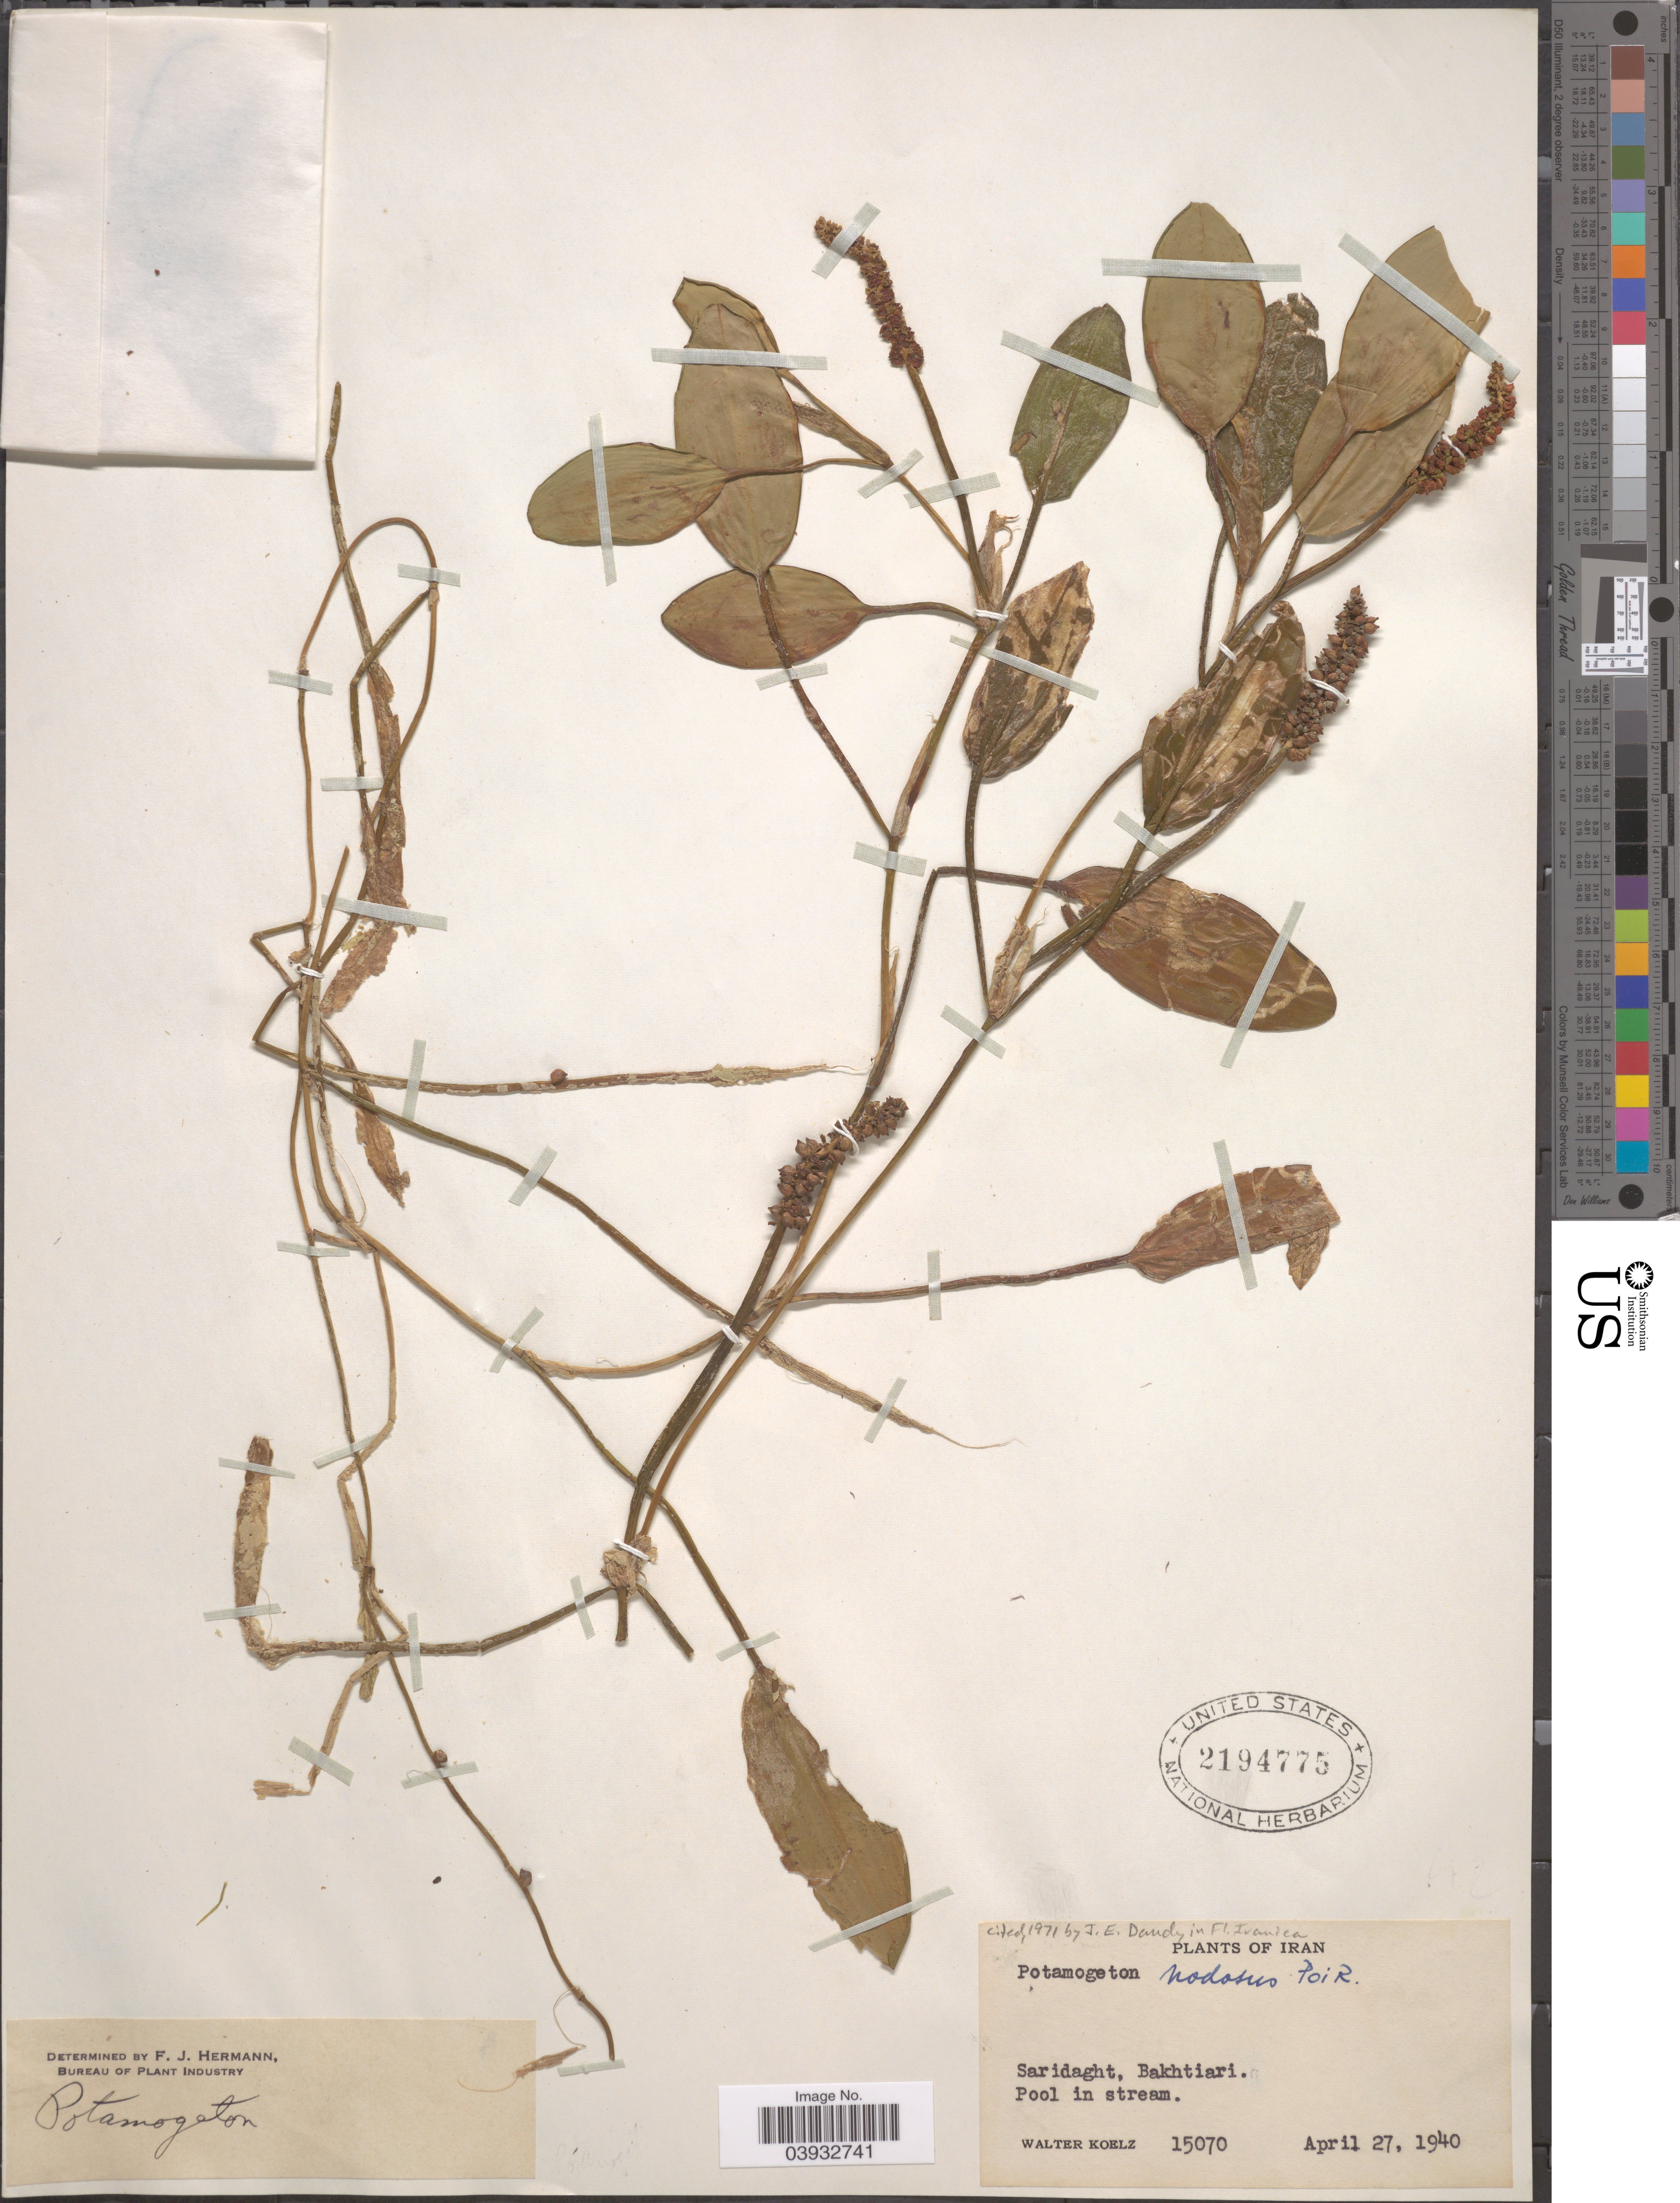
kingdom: Plantae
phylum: Tracheophyta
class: Liliopsida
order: Alismatales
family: Potamogetonaceae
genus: Potamogeton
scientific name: Potamogeton nodosus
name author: Poir.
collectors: W. N. Koelz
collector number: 15070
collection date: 1940-04-27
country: Iran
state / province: Chahar Mahaal and Bakhtiari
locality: Saridaght, Bakhtiari.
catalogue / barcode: US 2194775